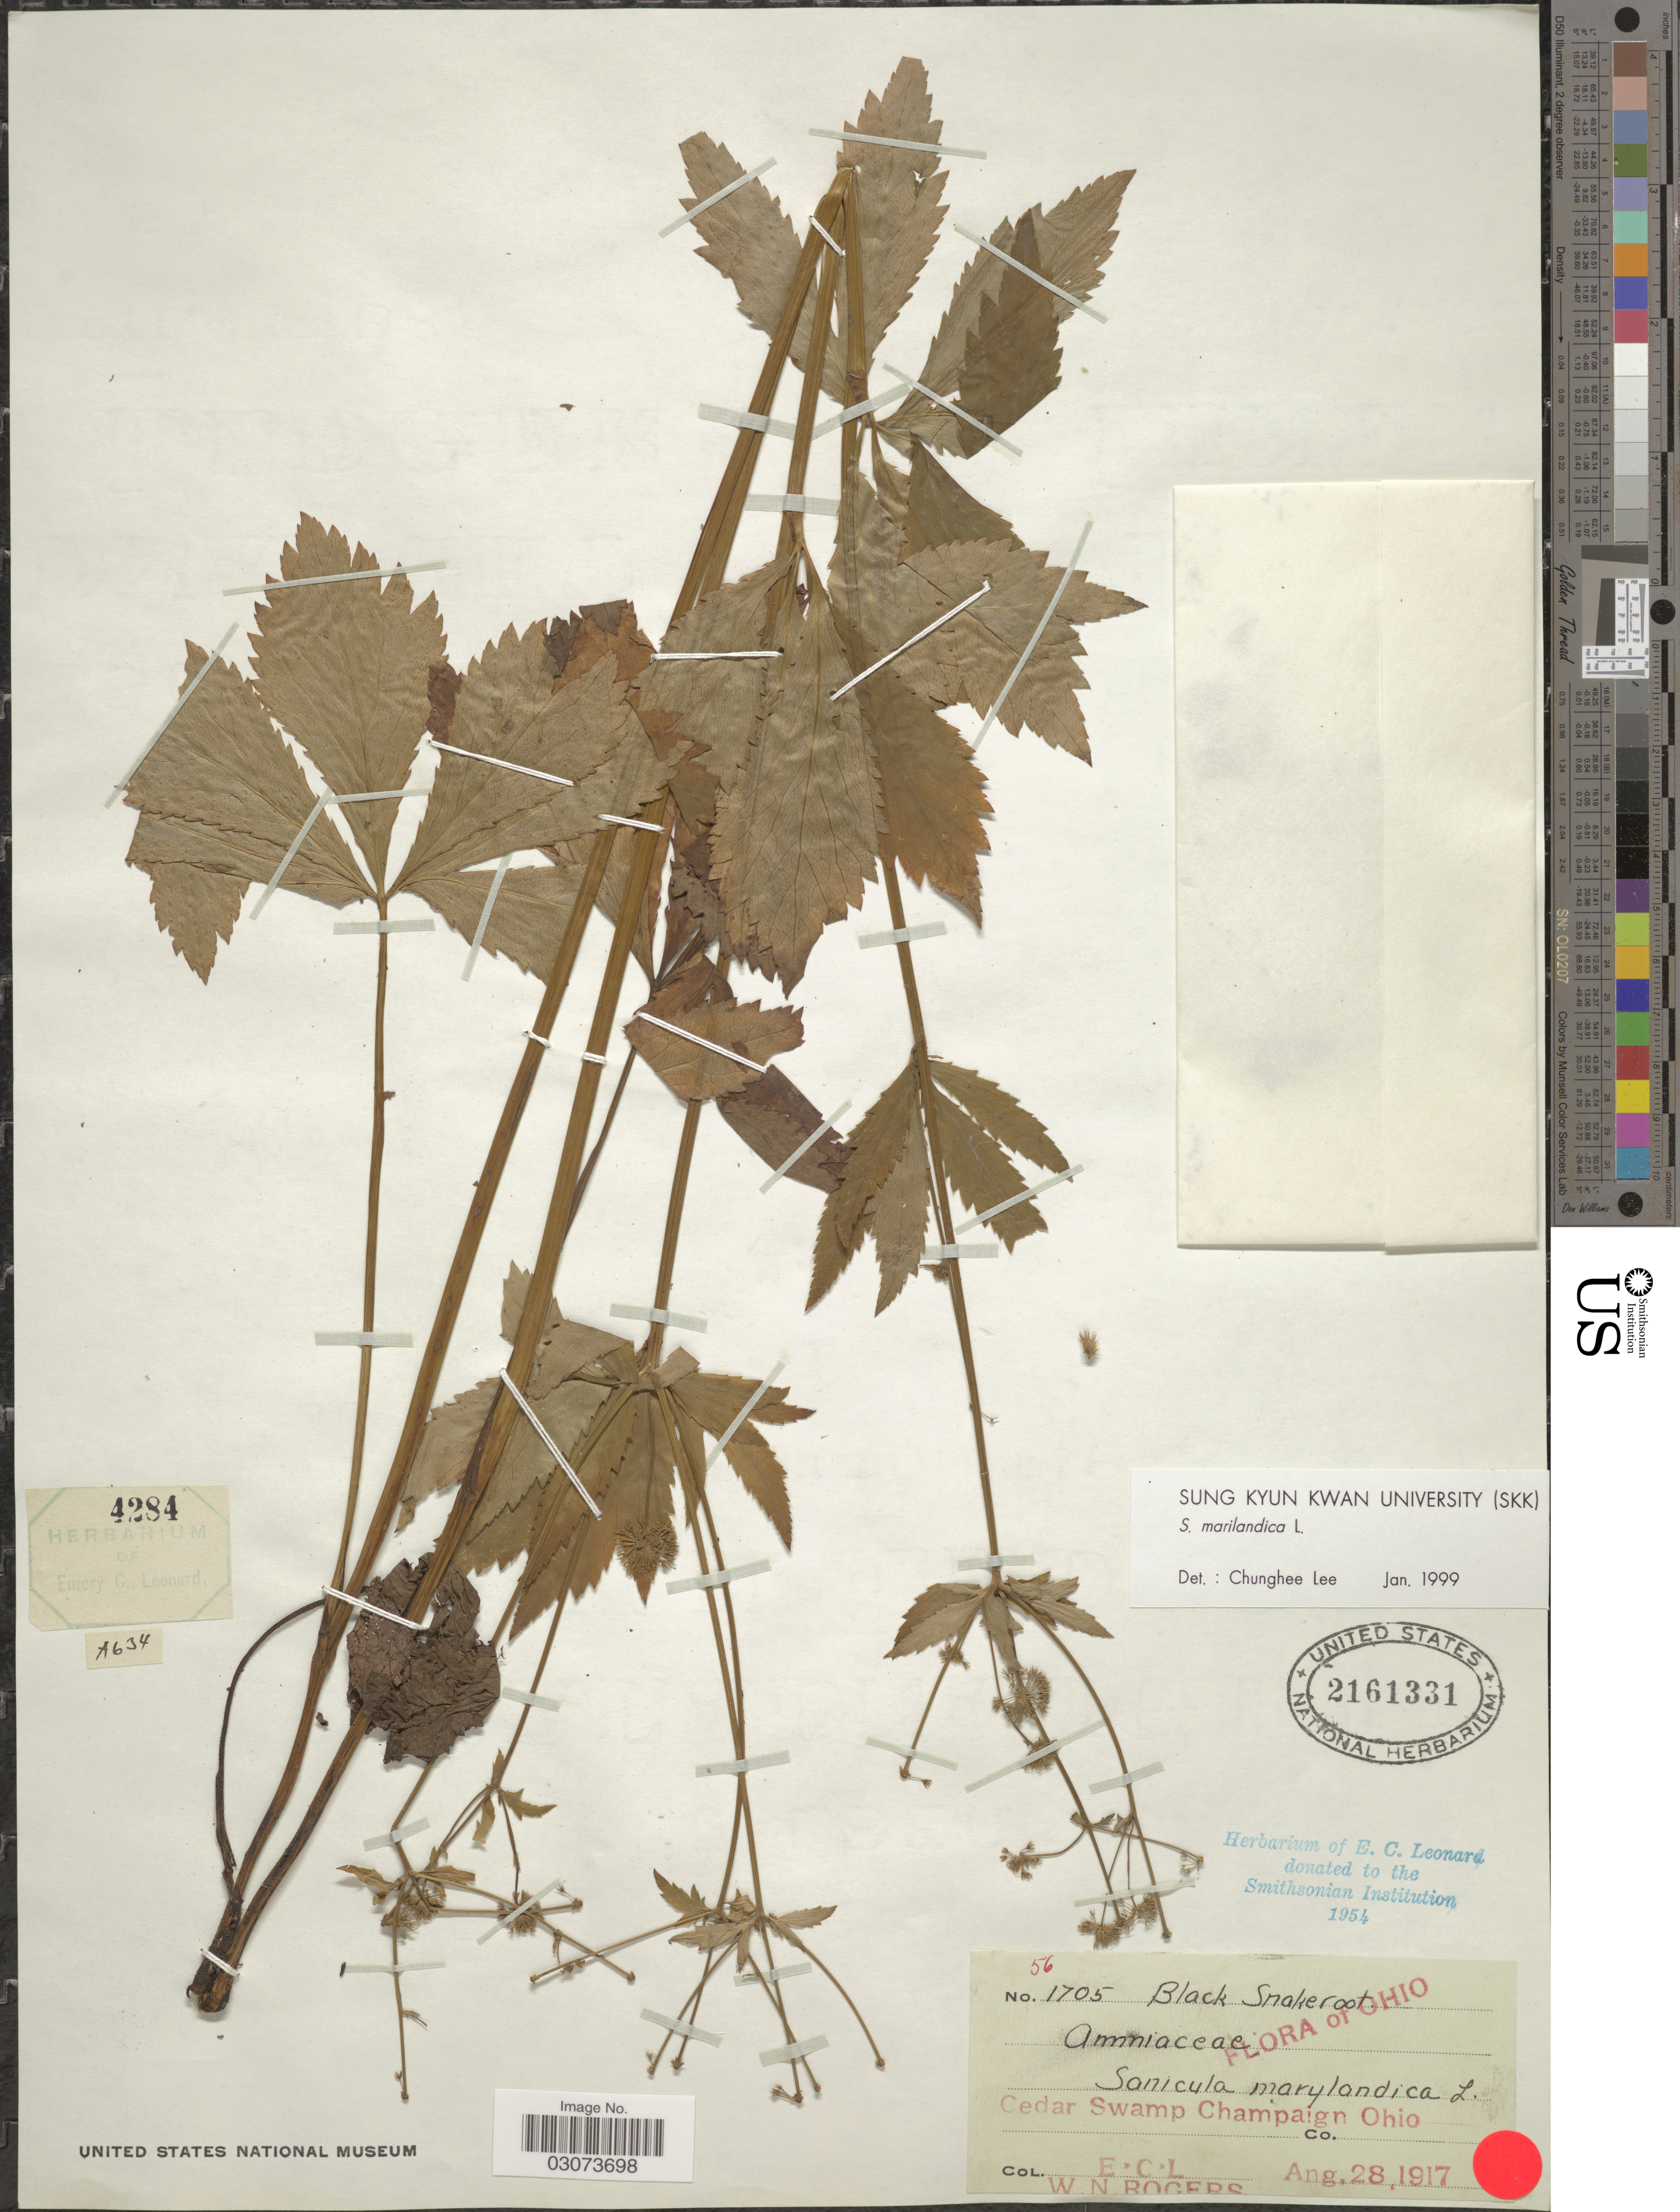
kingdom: Plantae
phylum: Tracheophyta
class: Magnoliopsida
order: Apiales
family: Apiaceae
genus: Sanicula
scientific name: Sanicula marilandica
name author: L.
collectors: E. C. Leonard & W. Rogers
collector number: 56/1705?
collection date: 1917-08-28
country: United States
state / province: Ohio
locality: Cedar Swamp Champaign Co.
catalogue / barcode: US 2161331